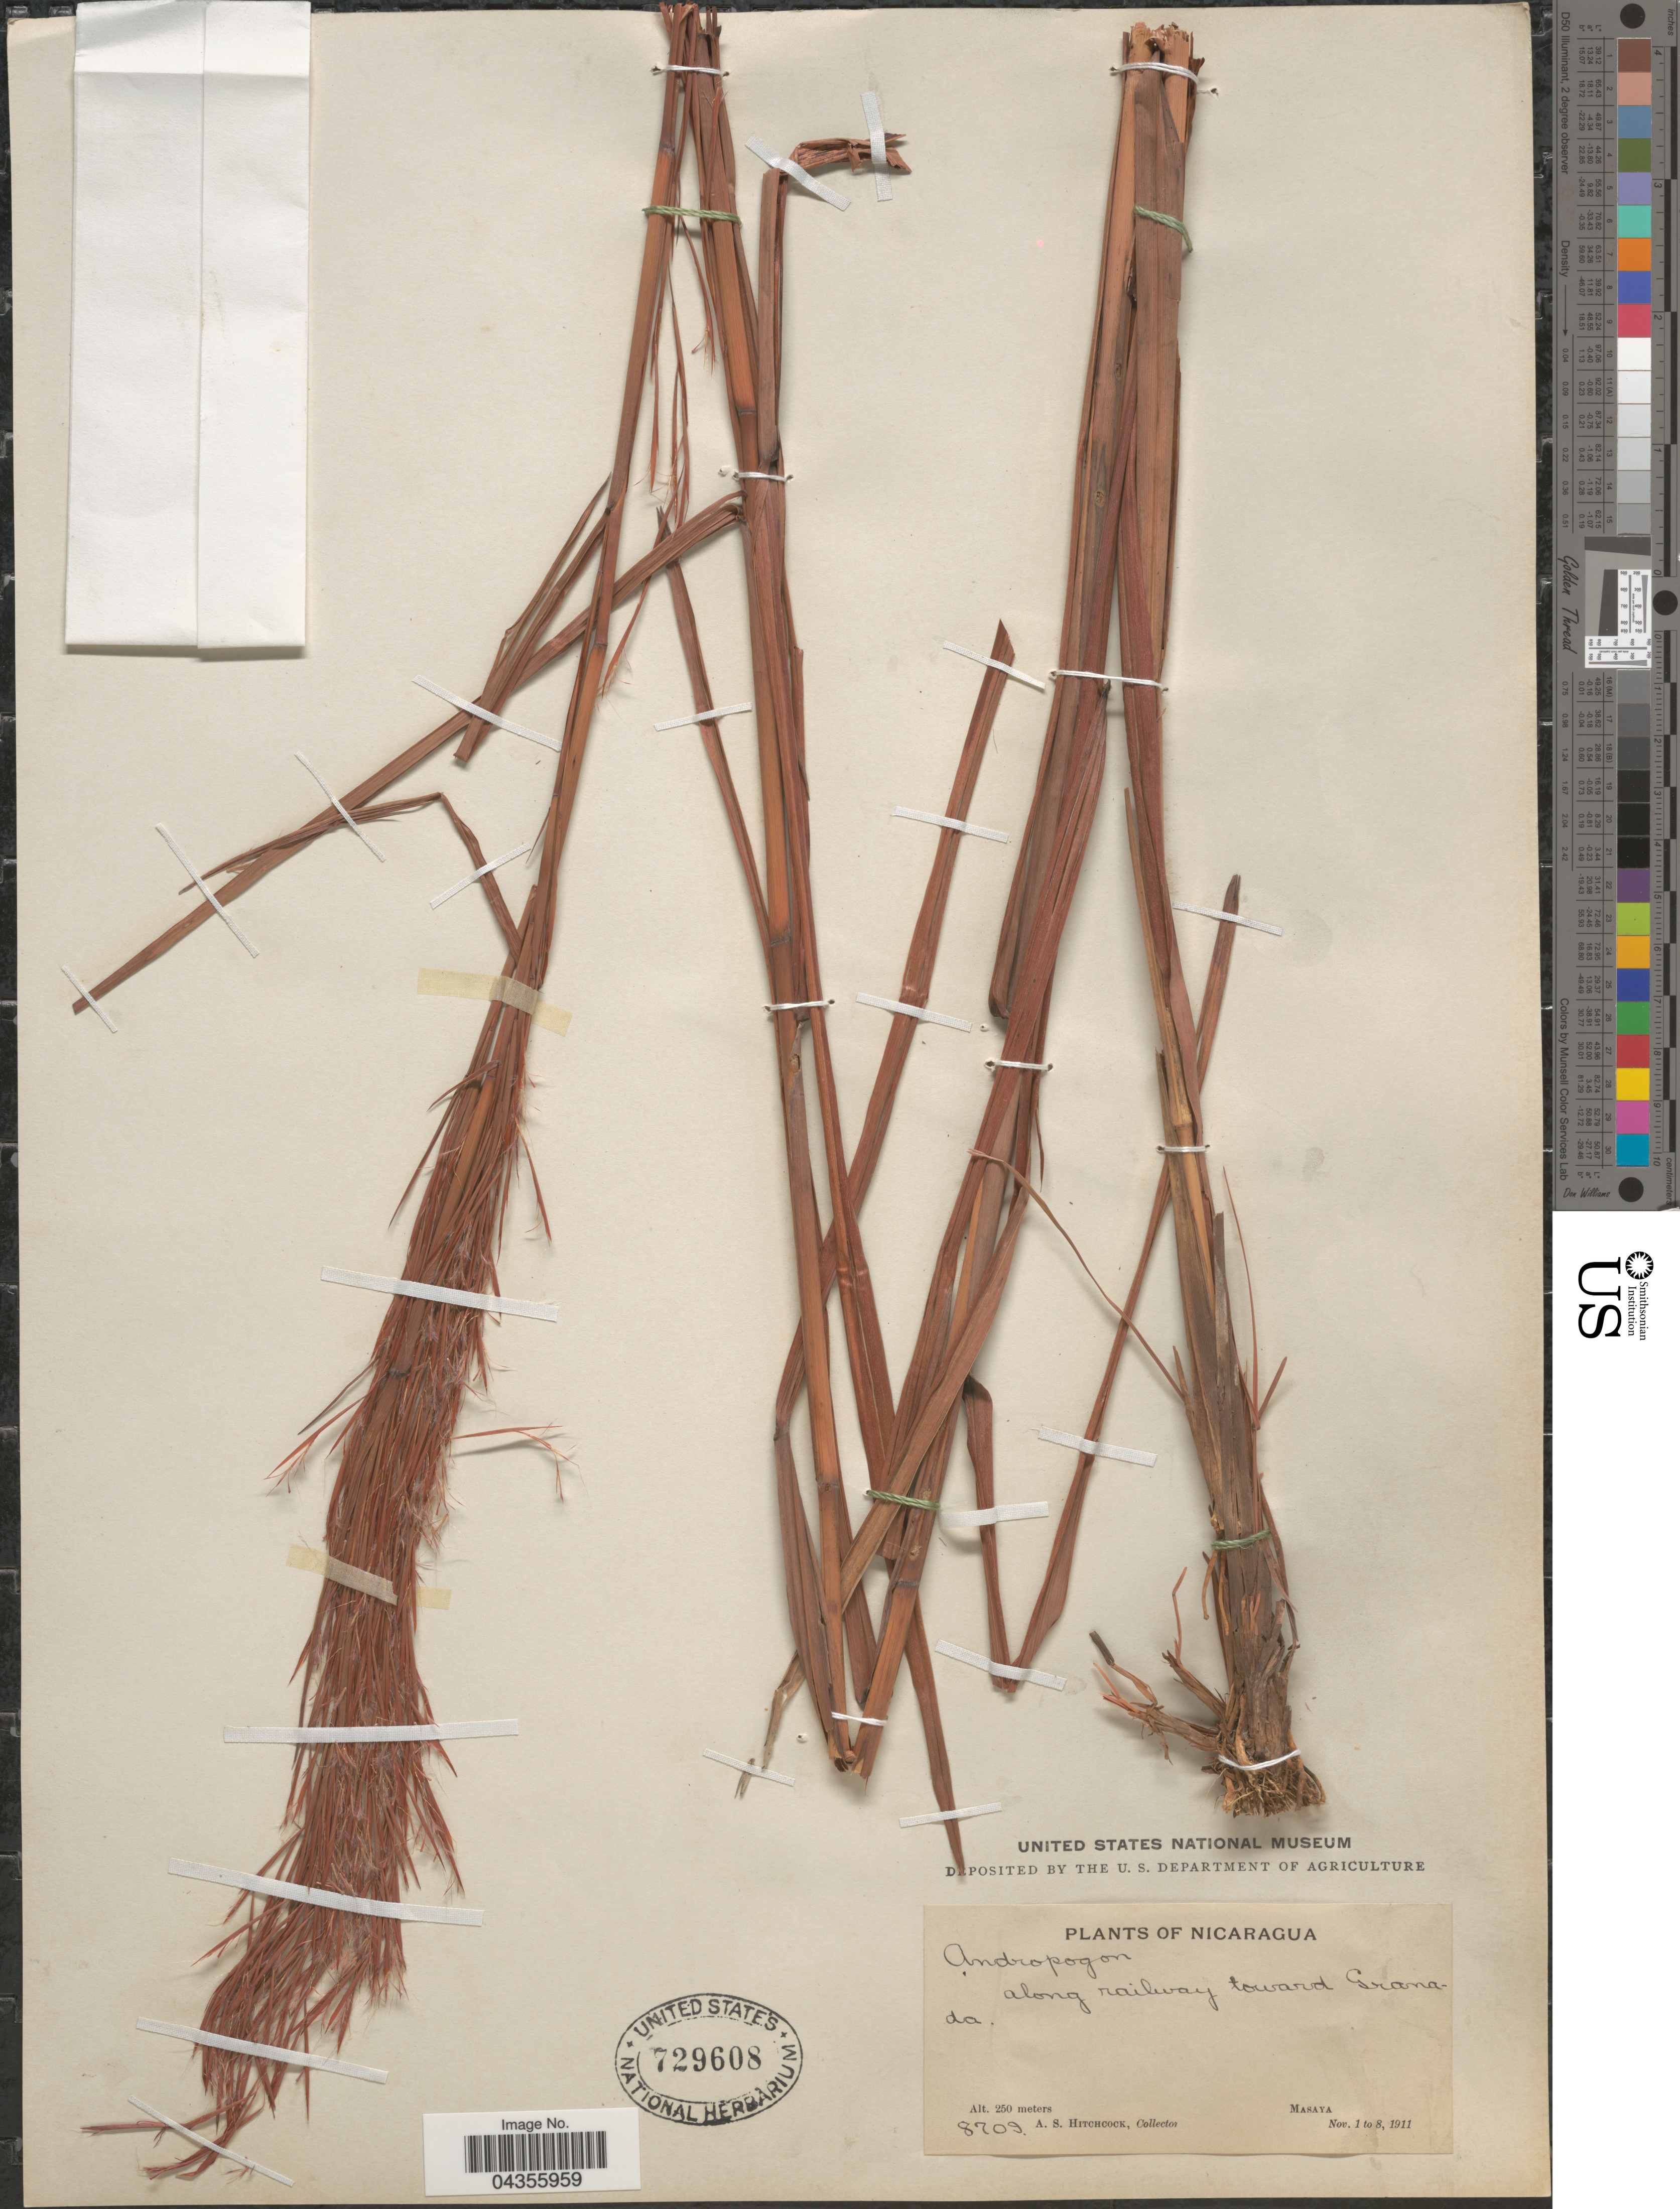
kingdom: Plantae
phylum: Tracheophyta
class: Liliopsida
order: Poales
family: Poaceae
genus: Schizachyrium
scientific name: Schizachyrium sp.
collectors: A. S. Hitchcock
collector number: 8709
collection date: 1911-11-01/1911-11-08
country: Nicaragua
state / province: Masaya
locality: Along railway toward Granada. Masaya.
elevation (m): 250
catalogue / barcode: US 729608